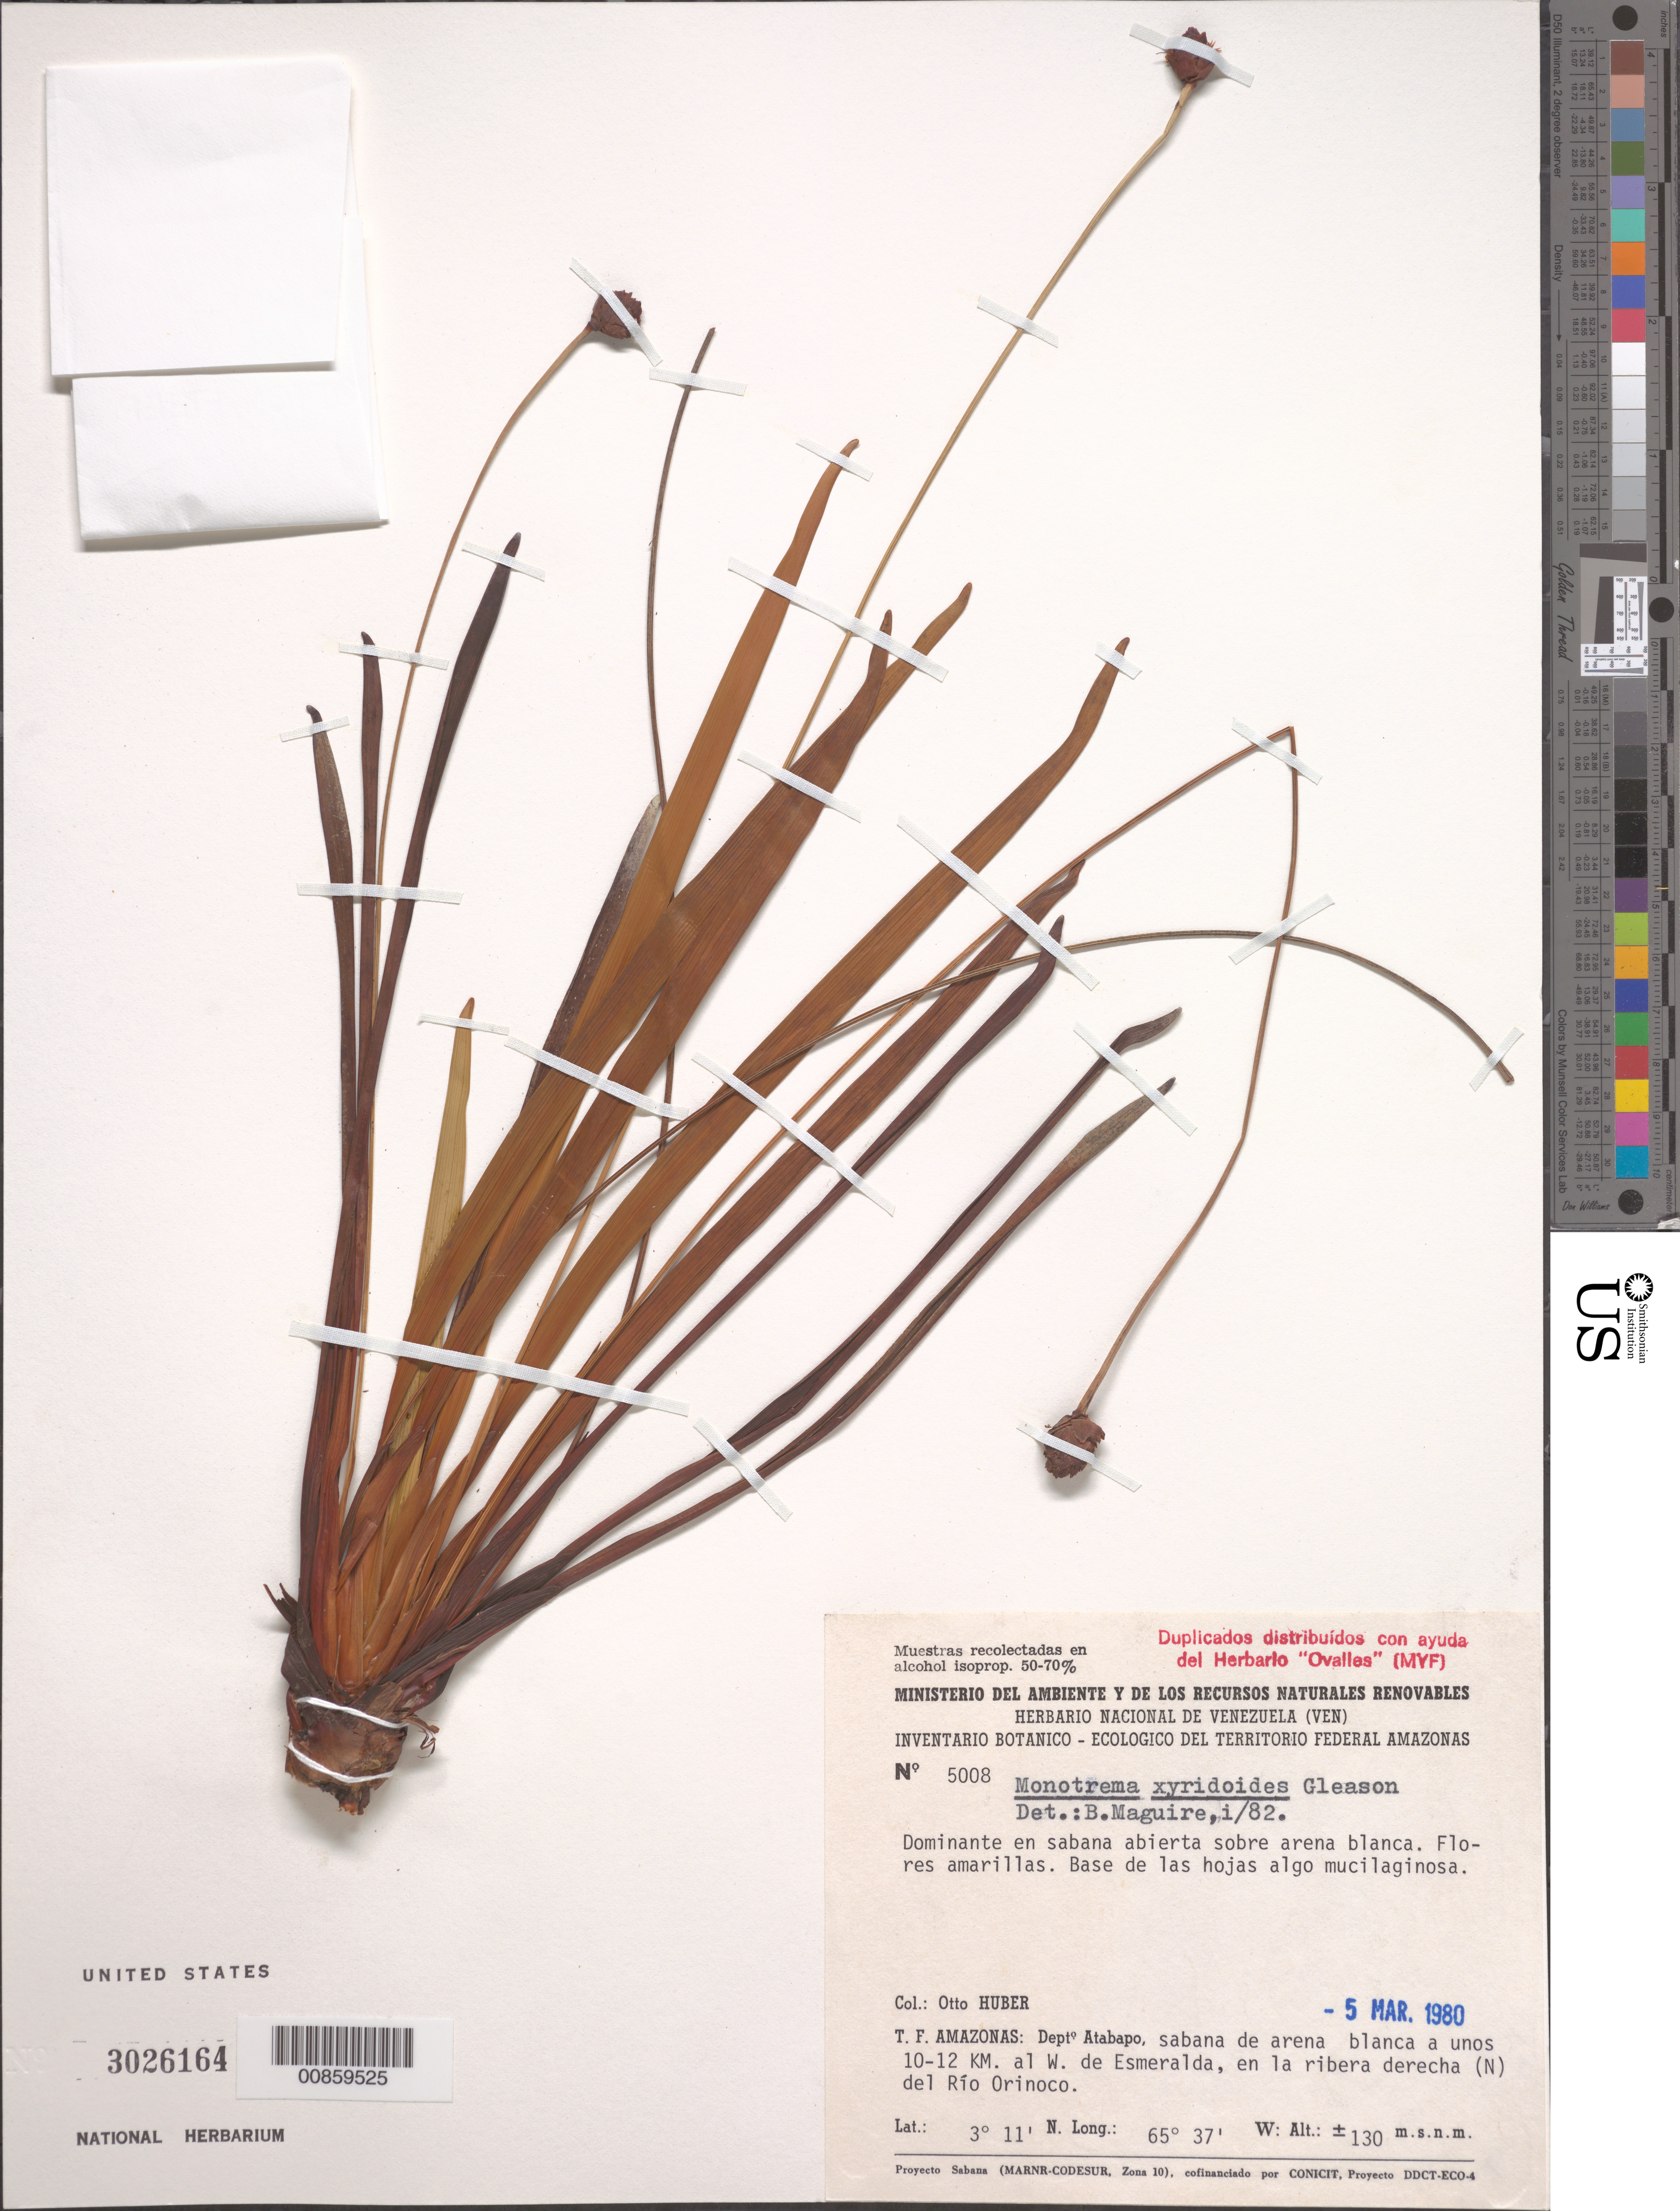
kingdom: Plantae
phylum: Tracheophyta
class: Liliopsida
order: Poales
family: Rapateaceae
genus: Monotrema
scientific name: Monotrema xyridoides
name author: Gleason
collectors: O. Huber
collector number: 5008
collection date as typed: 5-Mar-80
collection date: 1980-03-05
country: Venezuela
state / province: Amazonas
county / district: Atabapo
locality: Esmeralda, 10-12 km al W; en la ribera derecha (N) del Río Orinoco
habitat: Sabana abierta sobre arena blanca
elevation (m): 130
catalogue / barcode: US 3026164